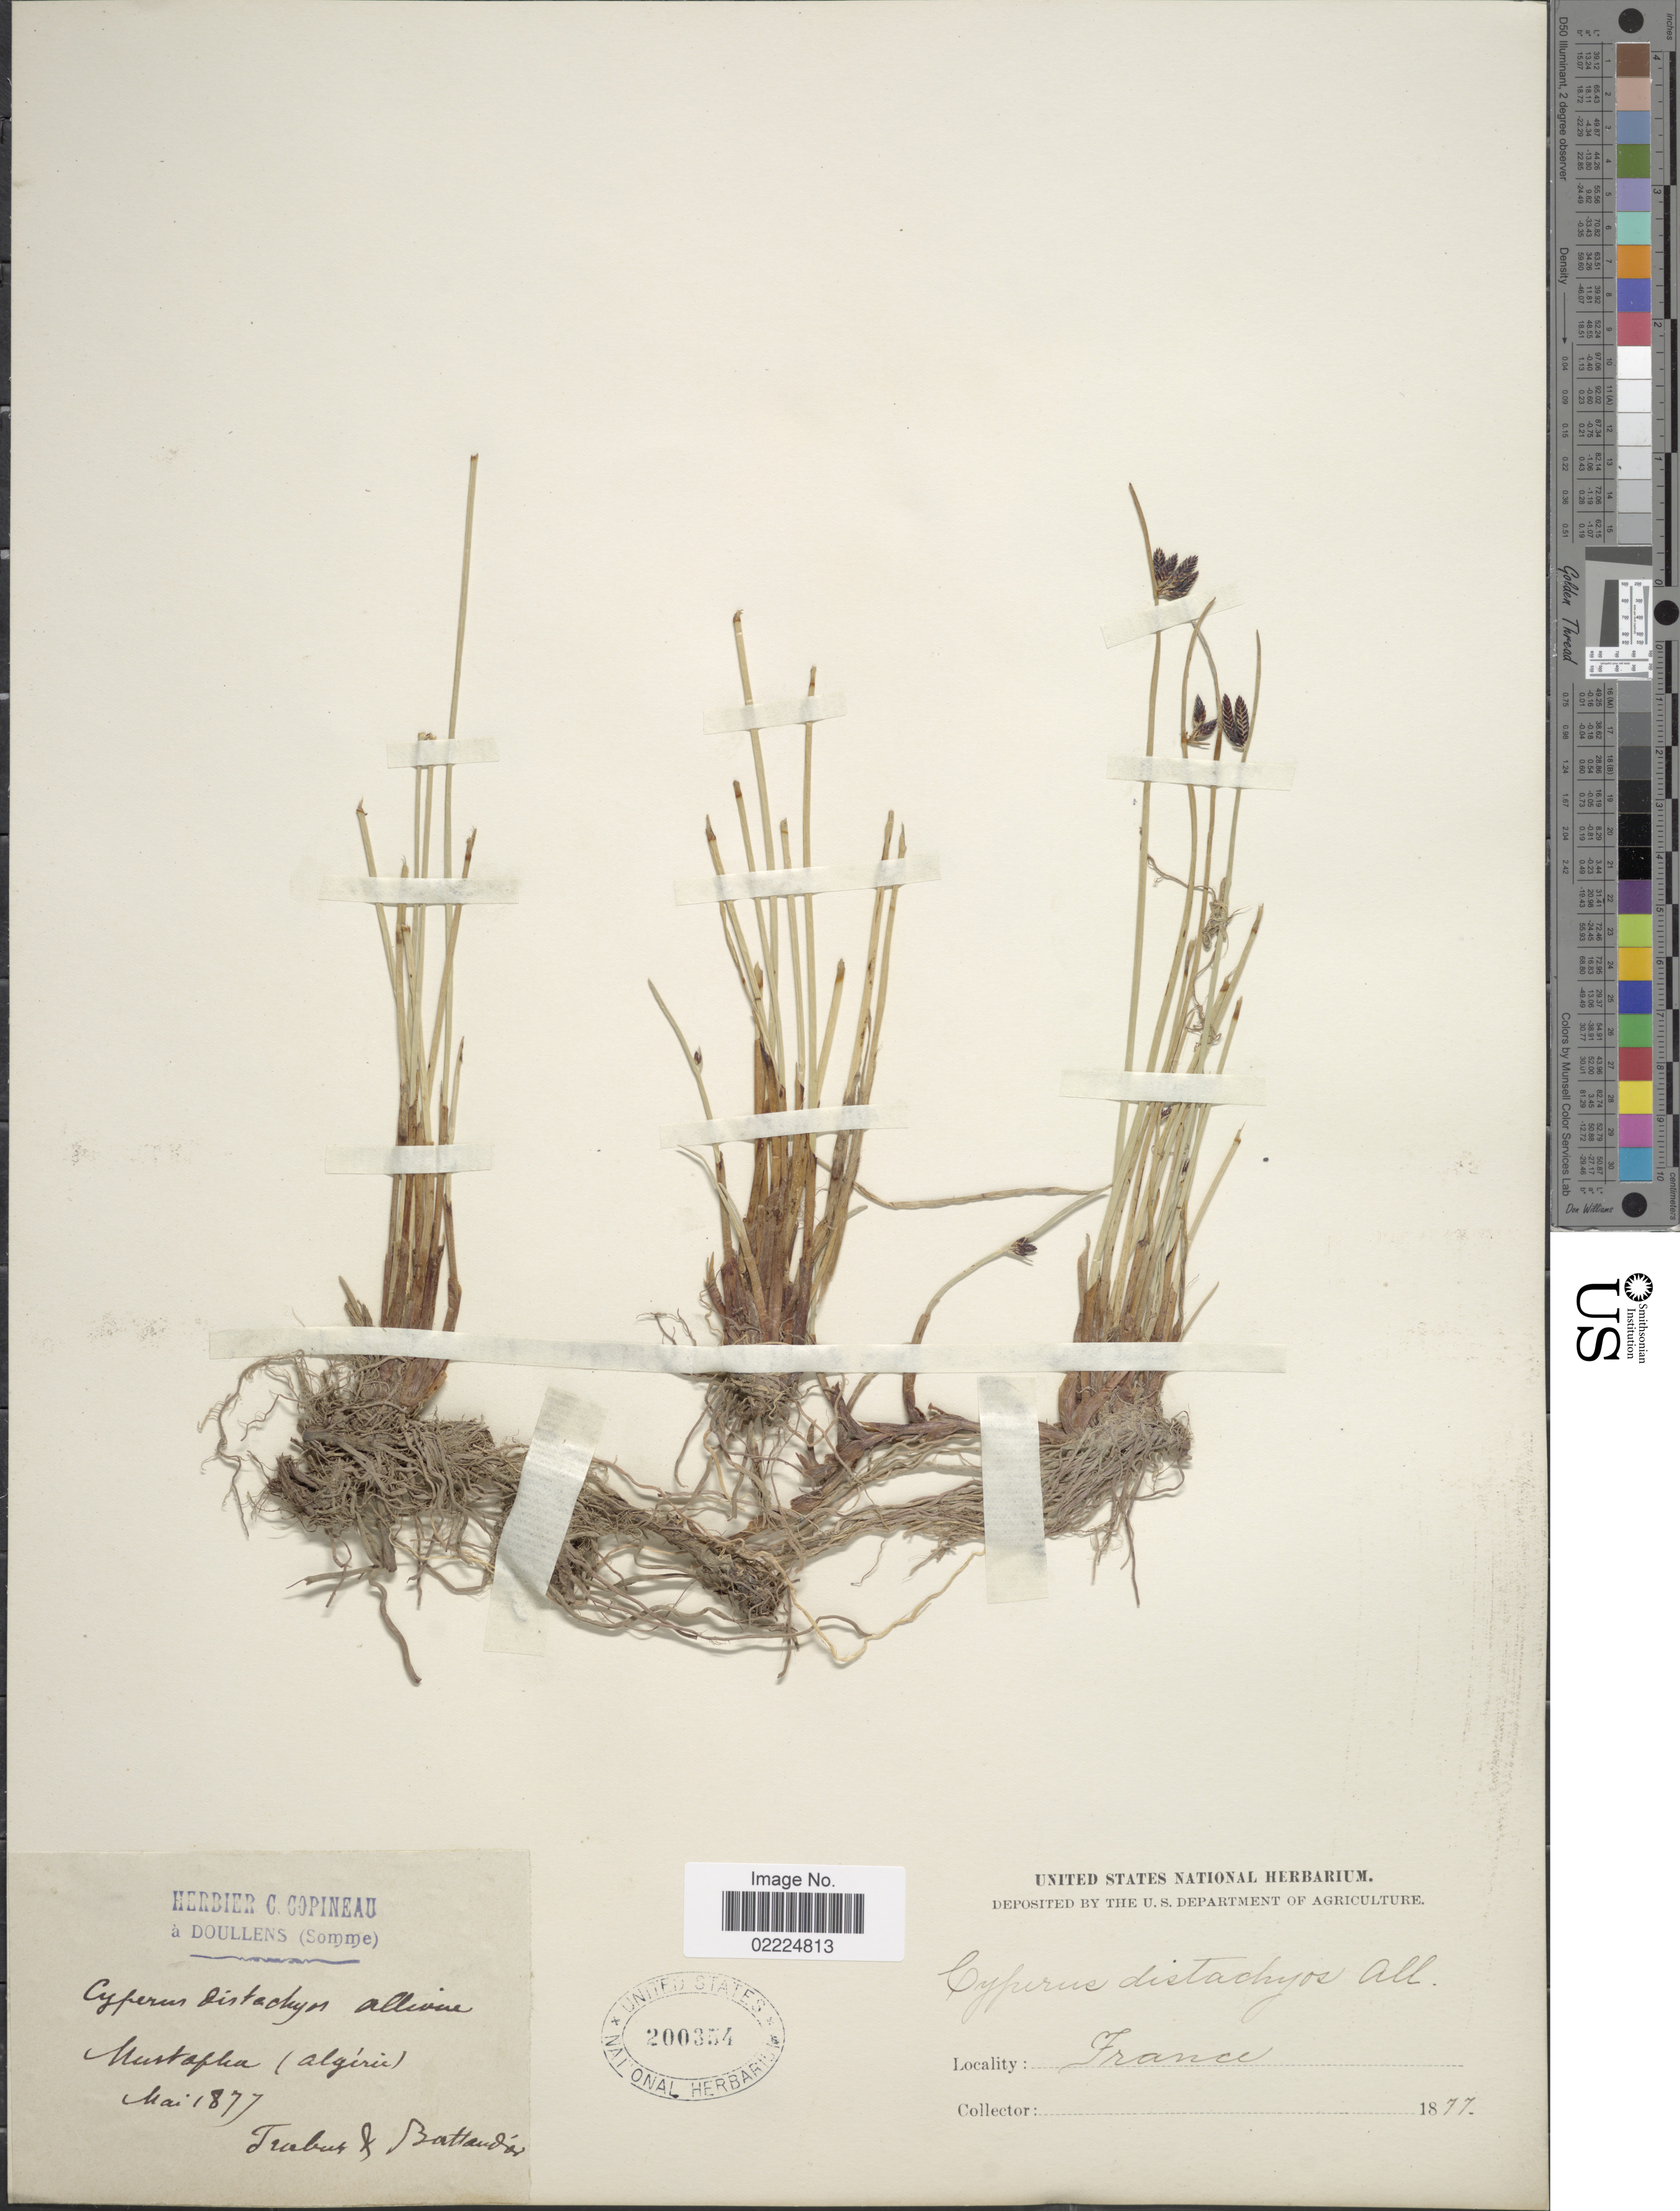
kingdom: Plantae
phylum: Tracheophyta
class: Liliopsida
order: Poales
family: Cyperaceae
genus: Cyperus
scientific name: Cyperus distachyos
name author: All.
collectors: L. Trabut & J. Battandier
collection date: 1877-05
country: Algeria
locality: Mustapha (Algerie)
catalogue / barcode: US 200354